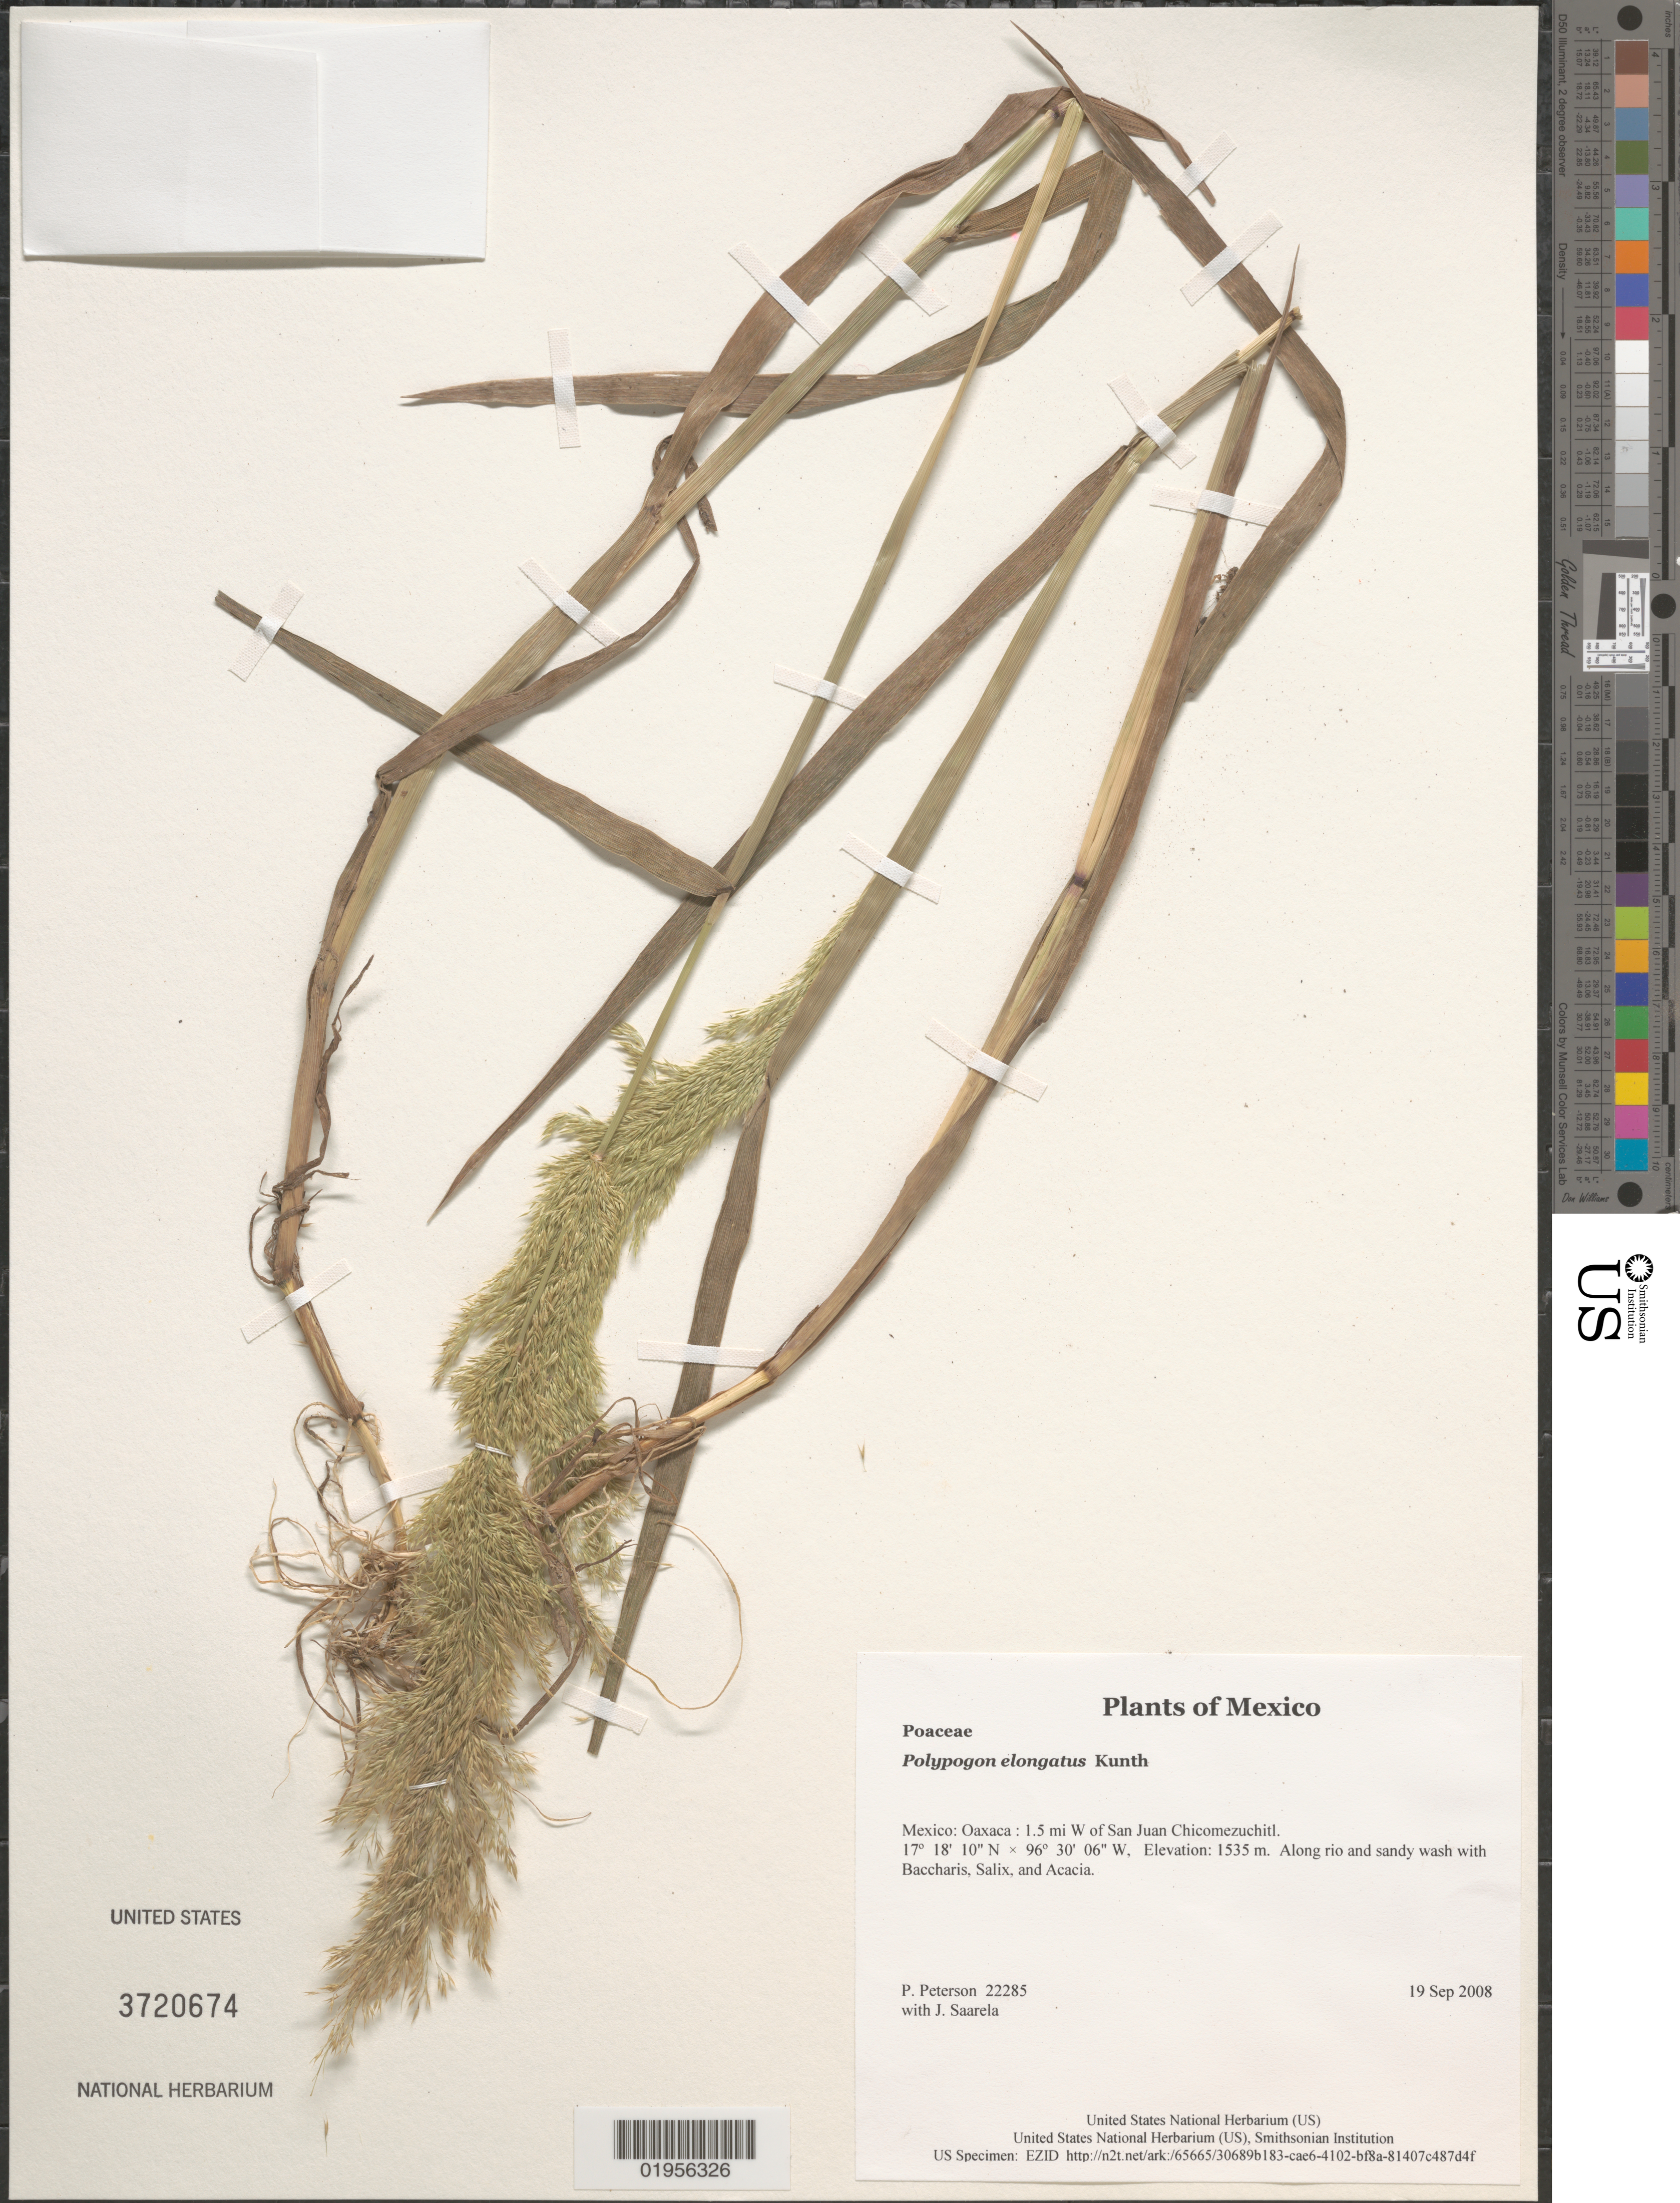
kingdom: Plantae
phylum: Tracheophyta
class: Liliopsida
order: Poales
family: Poaceae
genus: Polypogon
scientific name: Polypogon elongatus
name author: Kunth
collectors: P. M. Peterson & J. Saarela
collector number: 22285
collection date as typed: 19 Sep 2008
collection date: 2008-09-19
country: Mexico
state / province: Oaxaca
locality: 1.5 mi W of San Juan Chicomezuchitl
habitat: Along rio and sandy wash with Baccharis, Salix, and Acacia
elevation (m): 1535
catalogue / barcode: US 3720674